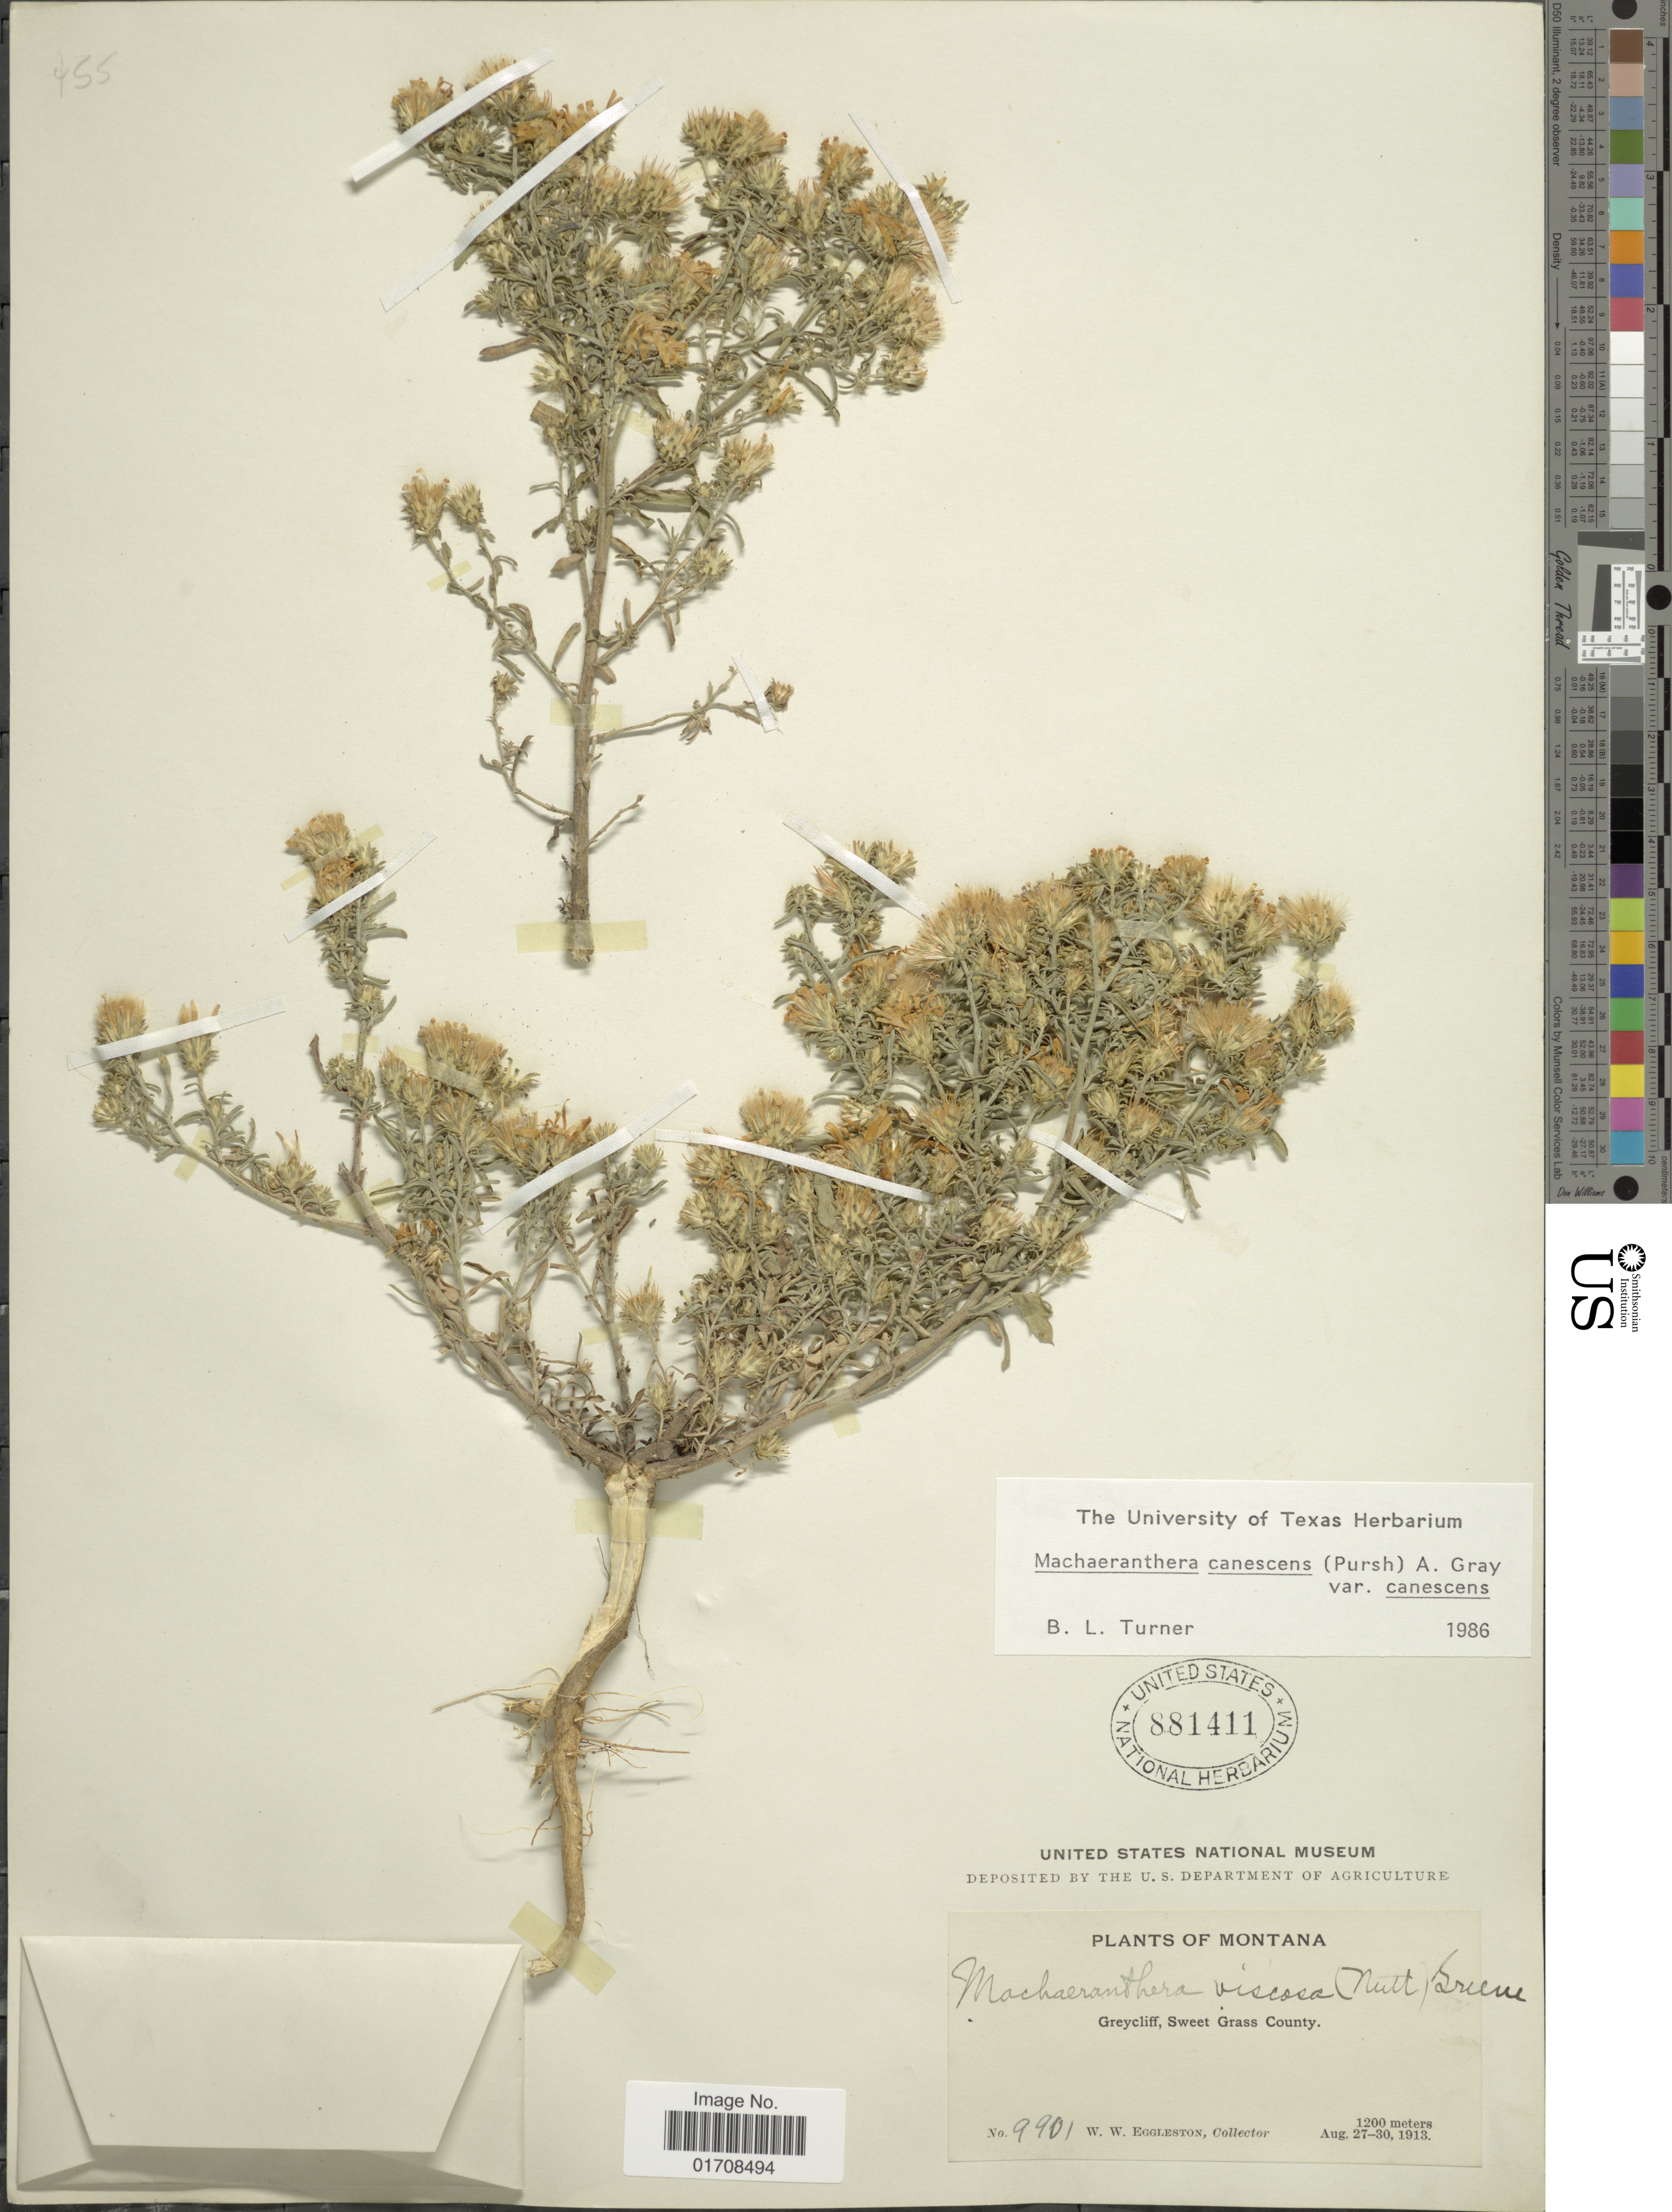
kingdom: Plantae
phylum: Tracheophyta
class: Magnoliopsida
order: Asterales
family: Asteraceae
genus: Machaeranthera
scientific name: Machaeranthera canescens var. canescens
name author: (Pursh) A. Gray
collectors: W. W. Eggleston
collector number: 9901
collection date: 1913-08-27/1913-08-30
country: United States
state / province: Montana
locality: Greycliff, Sweet Grass County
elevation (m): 1200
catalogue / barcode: US 881411